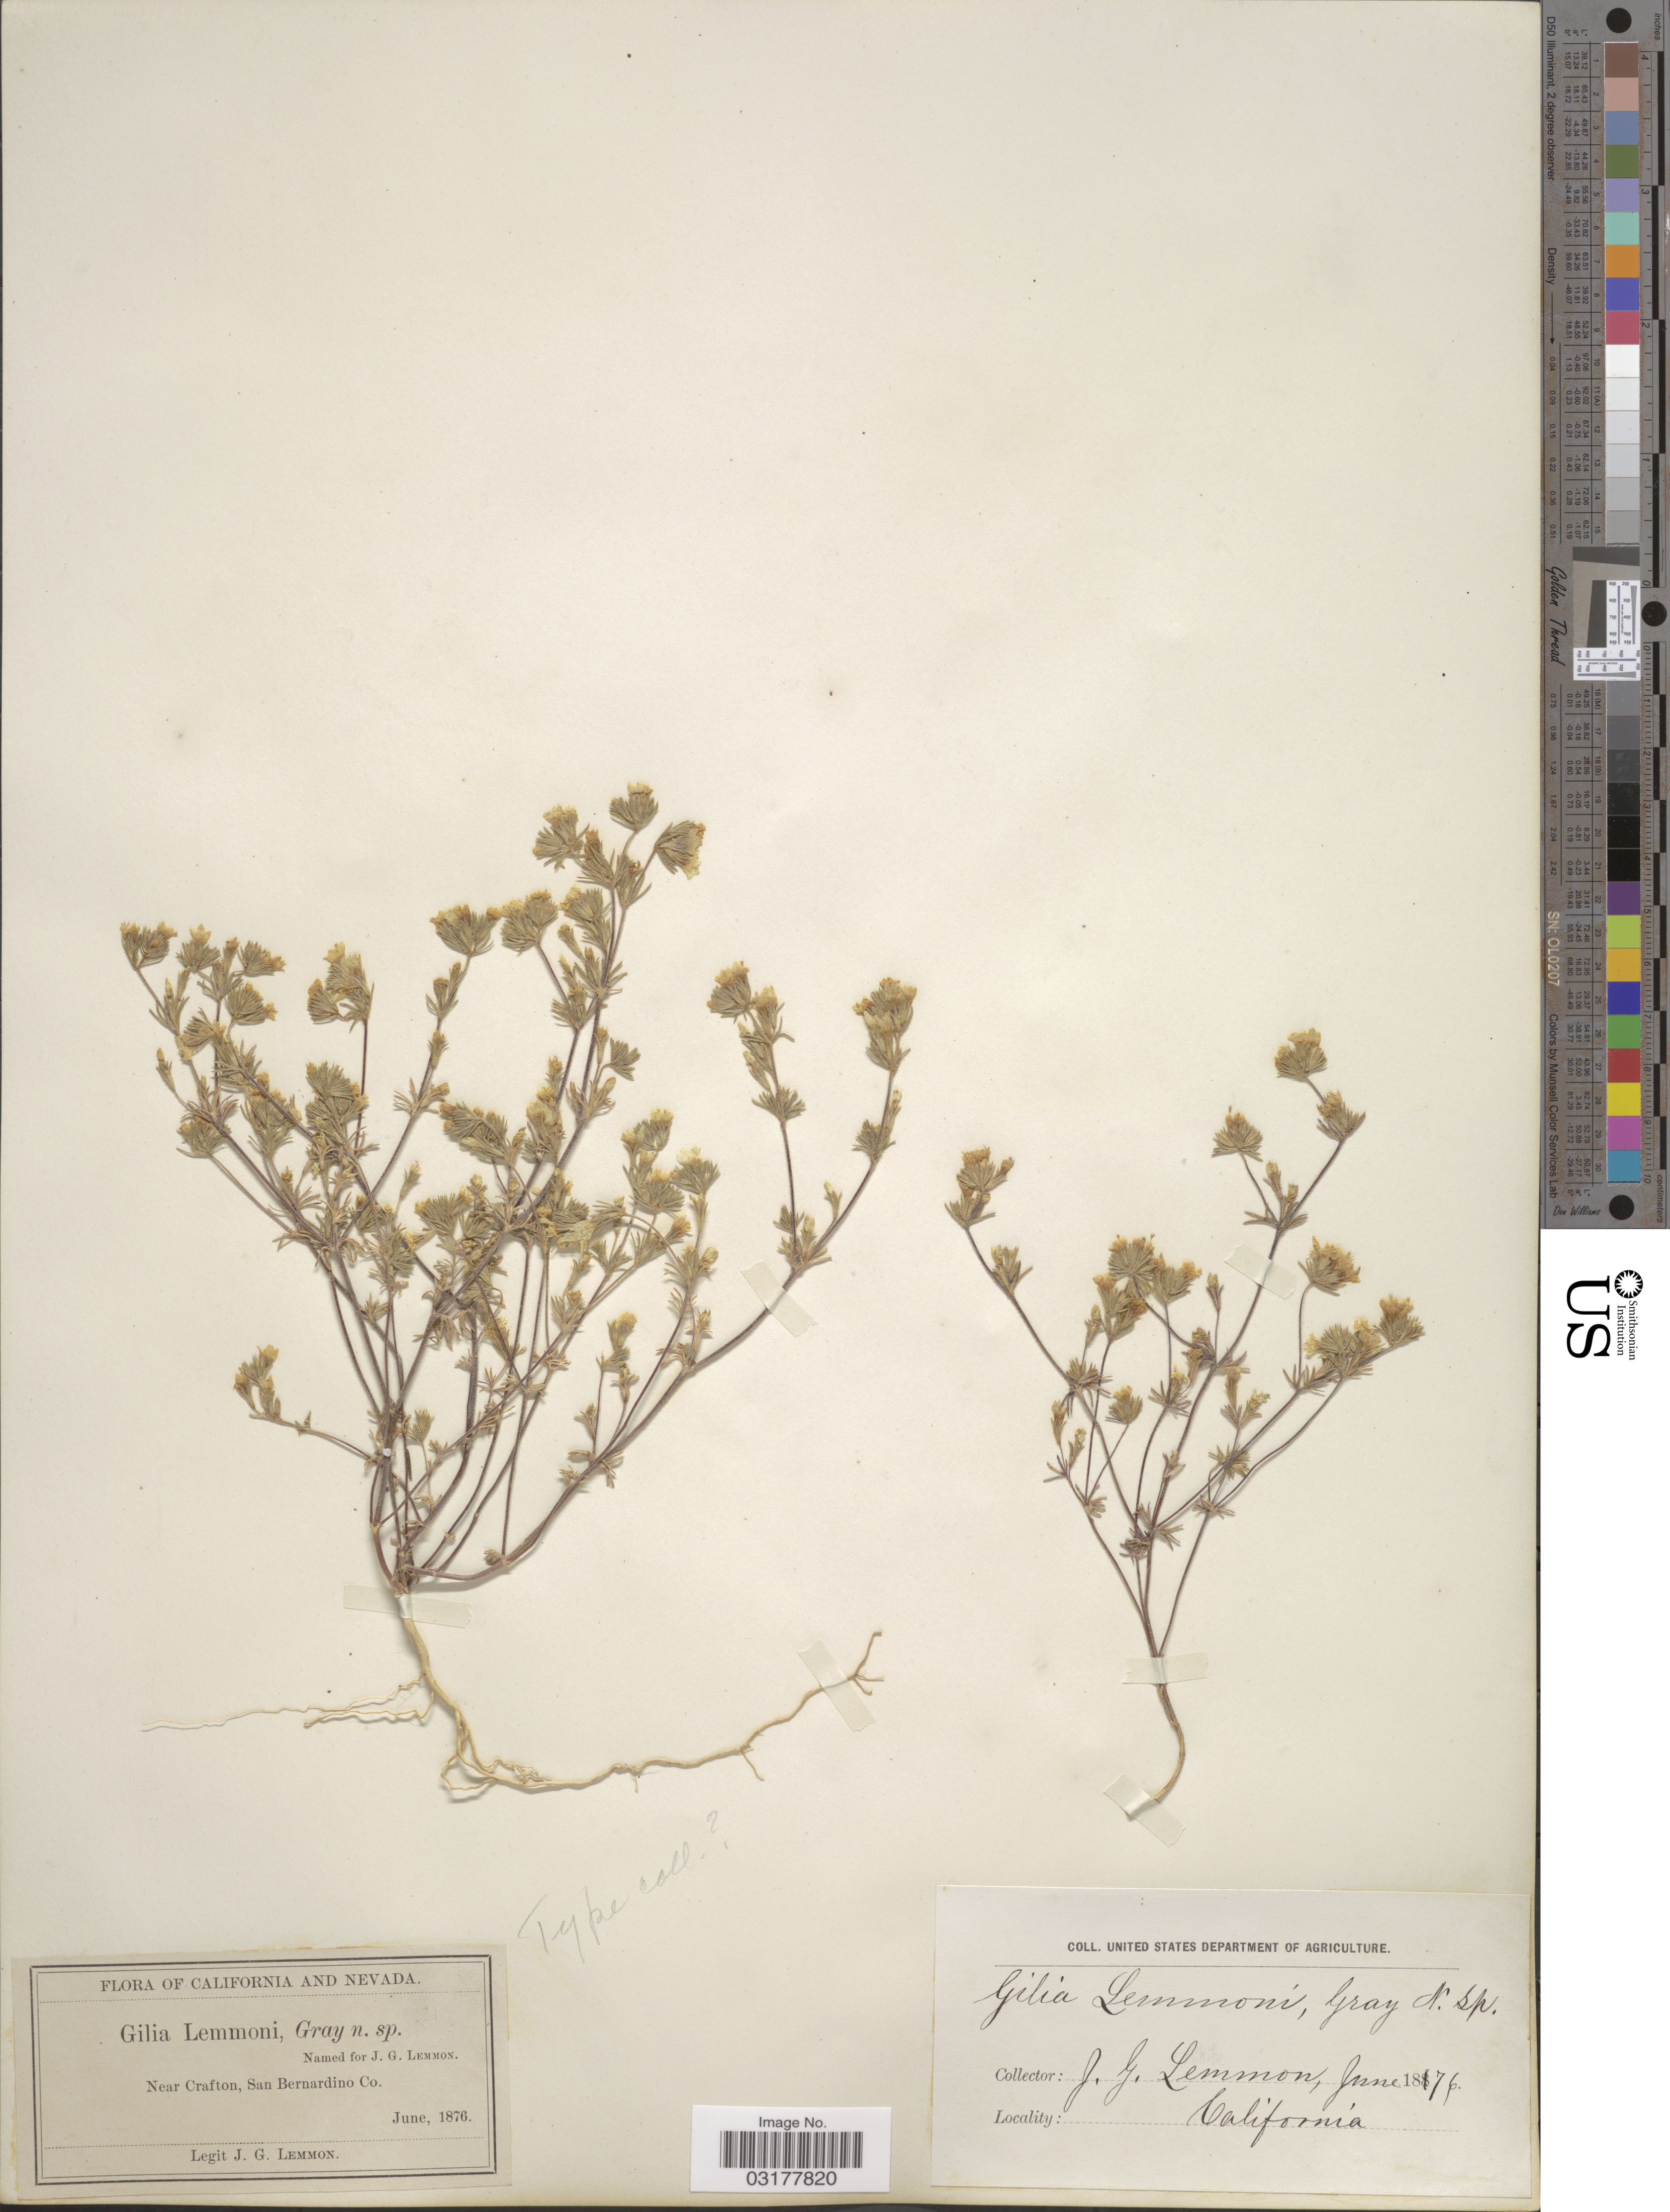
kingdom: Plantae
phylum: Tracheophyta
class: Magnoliopsida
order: Ericales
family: Polemoniaceae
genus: Leptosiphon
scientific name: Leptosiphon lemmonii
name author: (A. Gray) J.M. Porter & L.A. Johnson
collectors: J. Lemmon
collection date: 1876-06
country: United States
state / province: California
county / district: San Bernardino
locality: Near Crafton, San Bernardino Co.